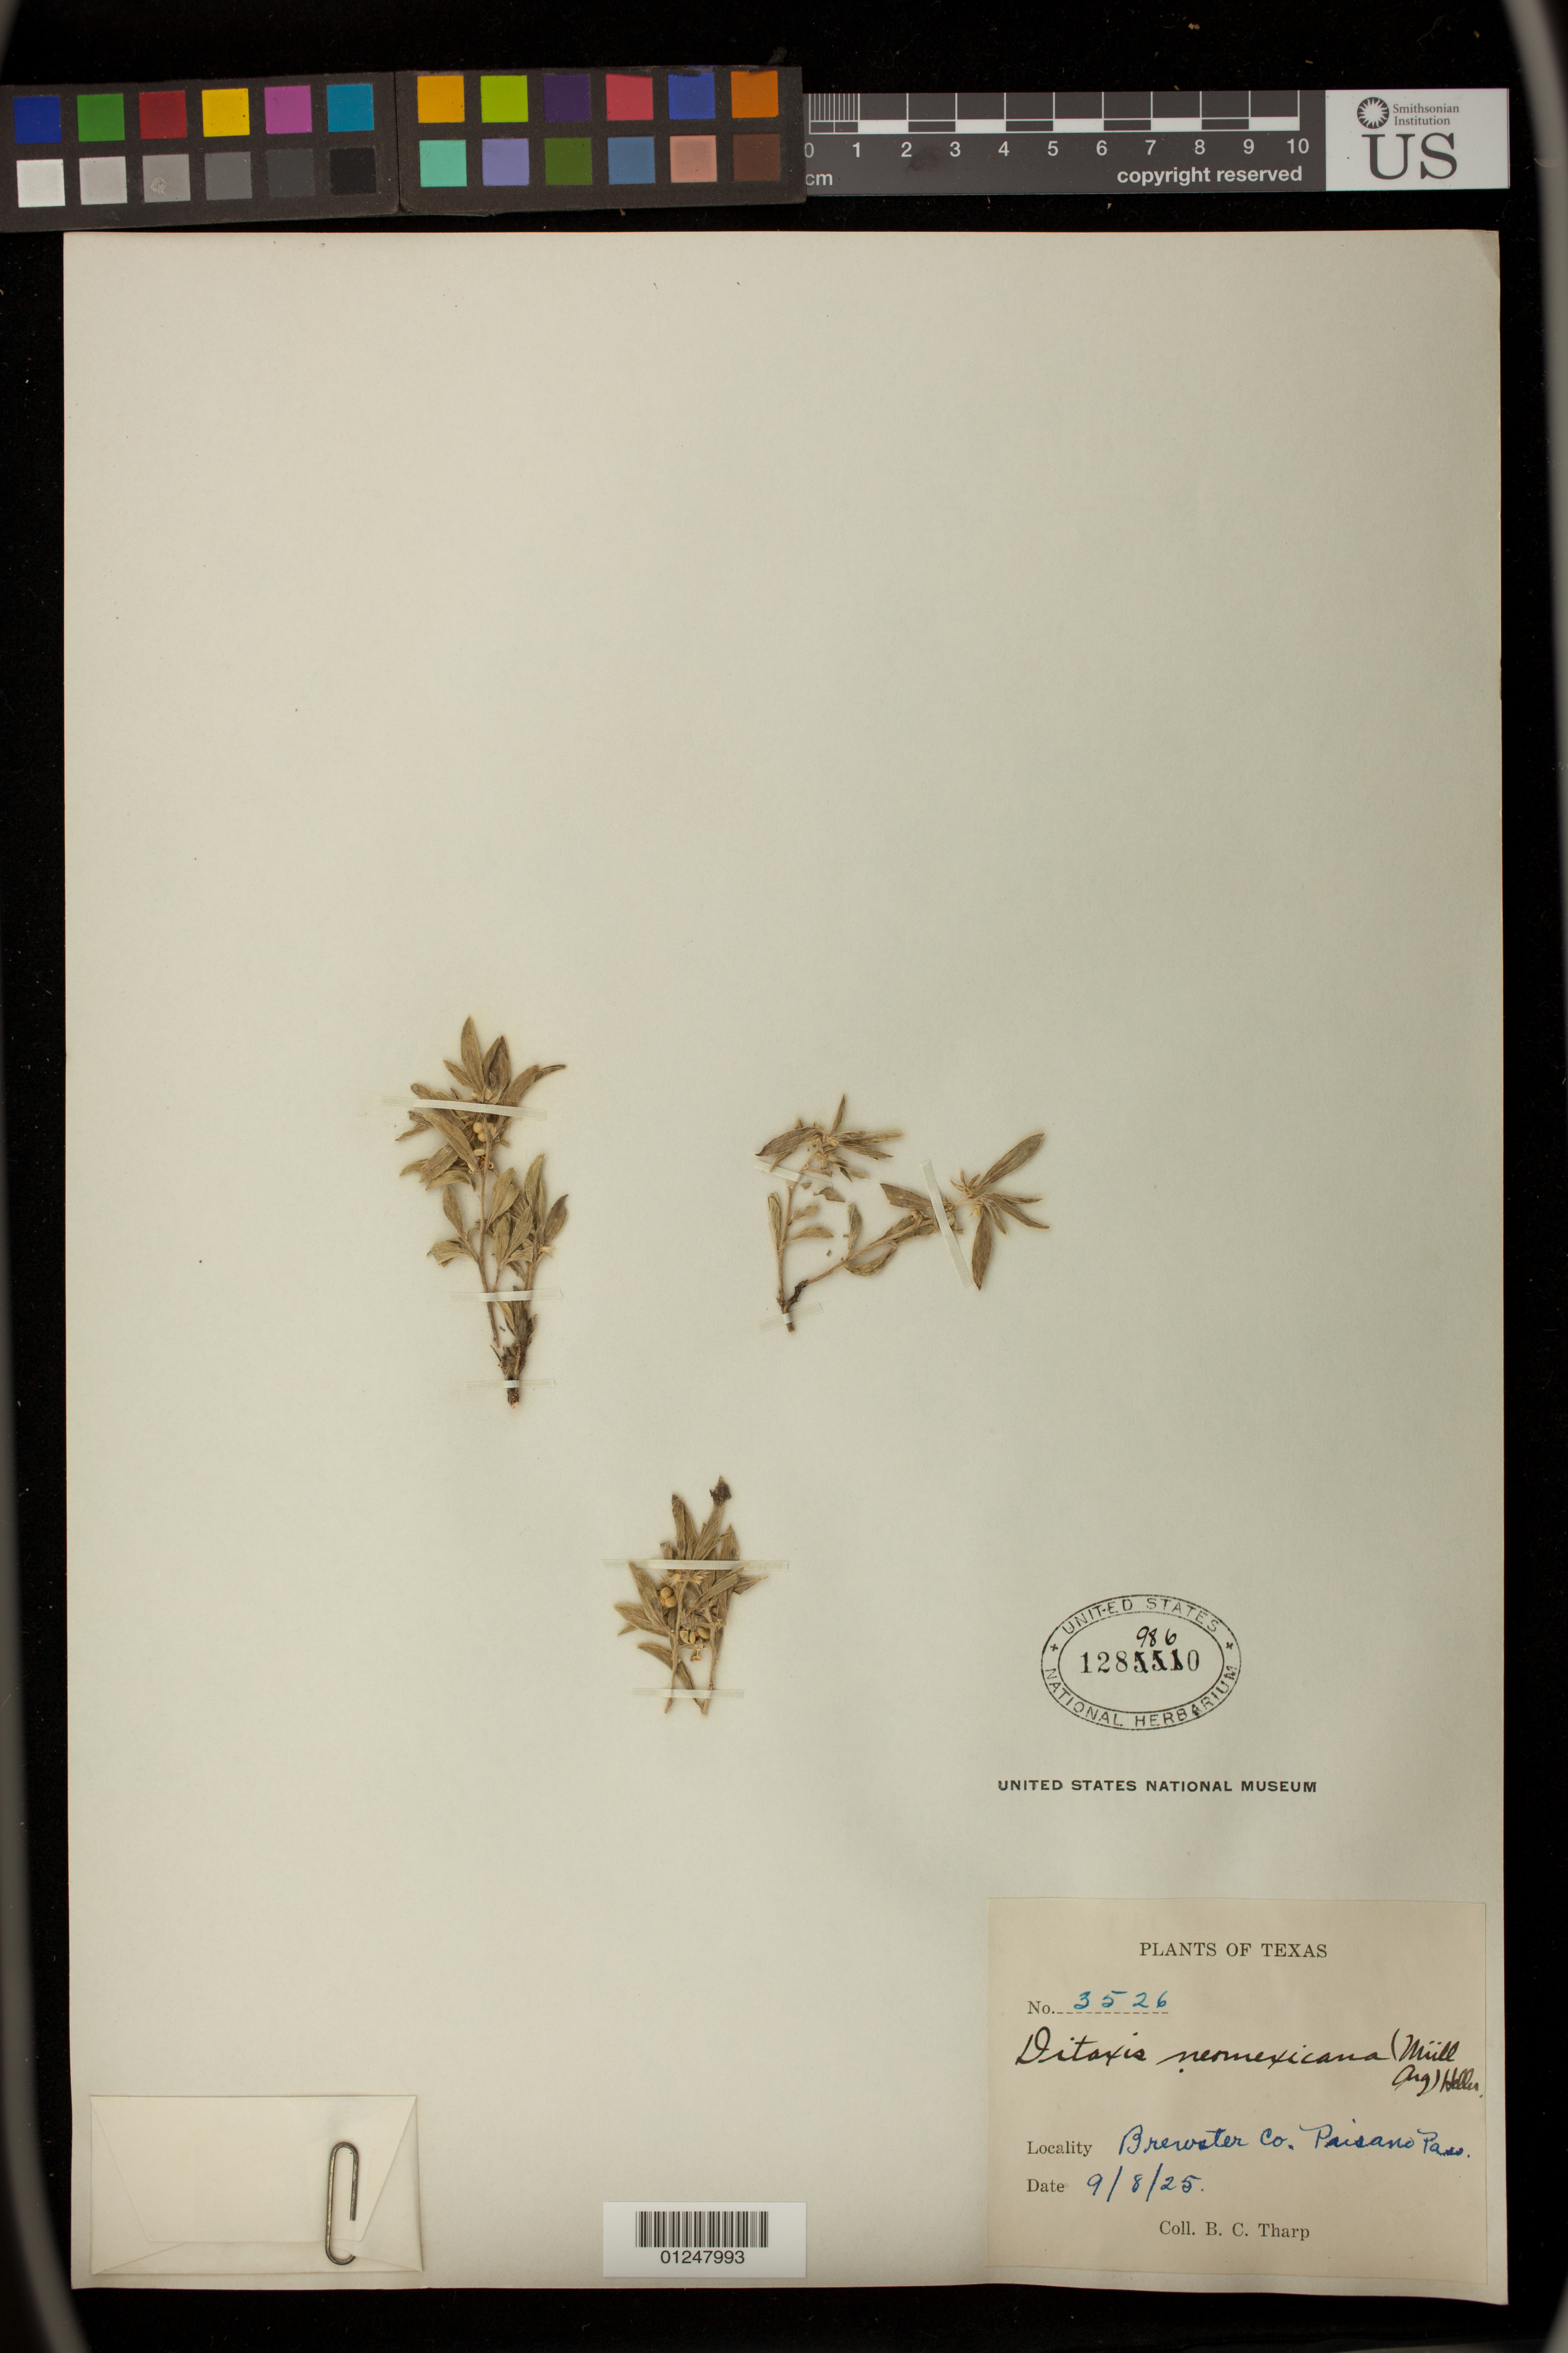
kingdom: Plantae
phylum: Tracheophyta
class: Magnoliopsida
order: Malpighiales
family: Euphorbiaceae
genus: Argythamnia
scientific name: Argythamnia serrata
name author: (Torr.) Müll. Arg.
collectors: B. C. Tharp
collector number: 3526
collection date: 1925-09-08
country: United States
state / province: Texas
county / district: Brewster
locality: Paisano Pass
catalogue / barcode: US 1289860